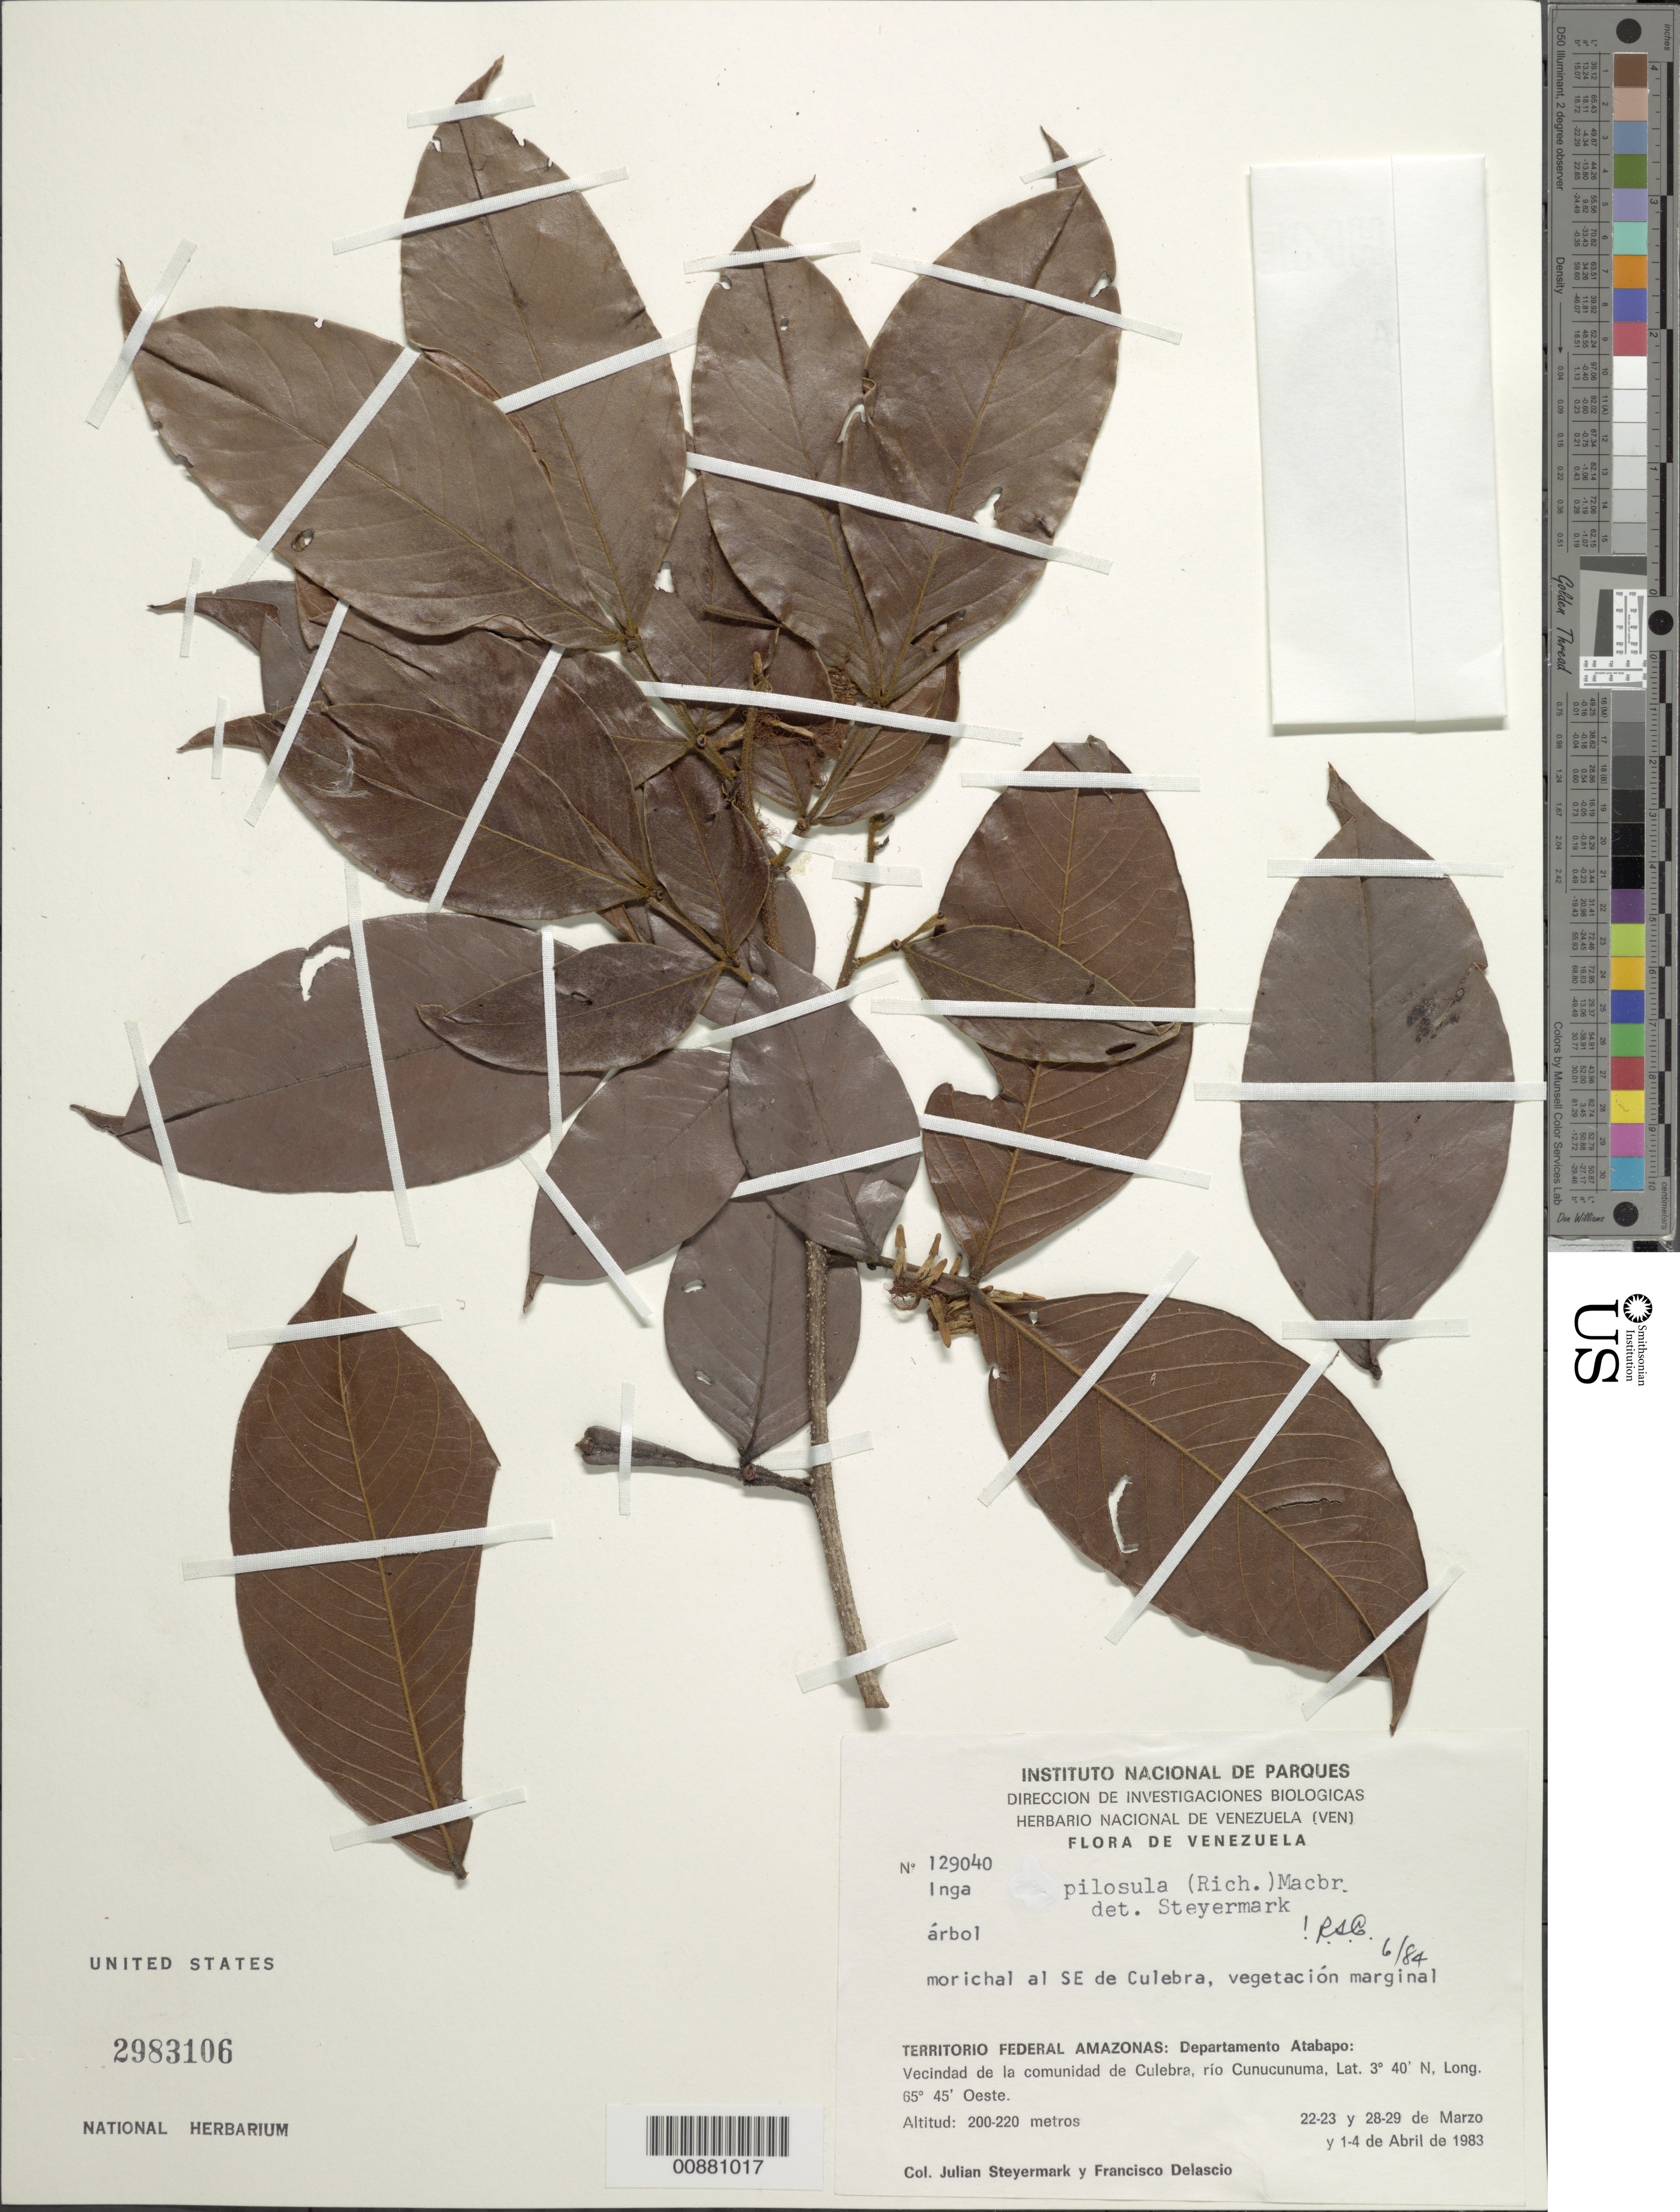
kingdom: Plantae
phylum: Tracheophyta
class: Magnoliopsida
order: Fabales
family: Fabaceae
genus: Inga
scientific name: Inga pilosula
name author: (Rich.) J.F. Macbr.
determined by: Cowan, R. S.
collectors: J. Steyermark & F. Delascio C.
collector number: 129040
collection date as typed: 22-Mar-83 to 4-Apr-83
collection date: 1983-03-22/1983-04-04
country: Venezuela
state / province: Amazonas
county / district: Atabapo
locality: Río Cunucunuma, SE de la comunidad de Culebra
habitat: Morichal; vegetacion marginal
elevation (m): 200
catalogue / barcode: US 2983106